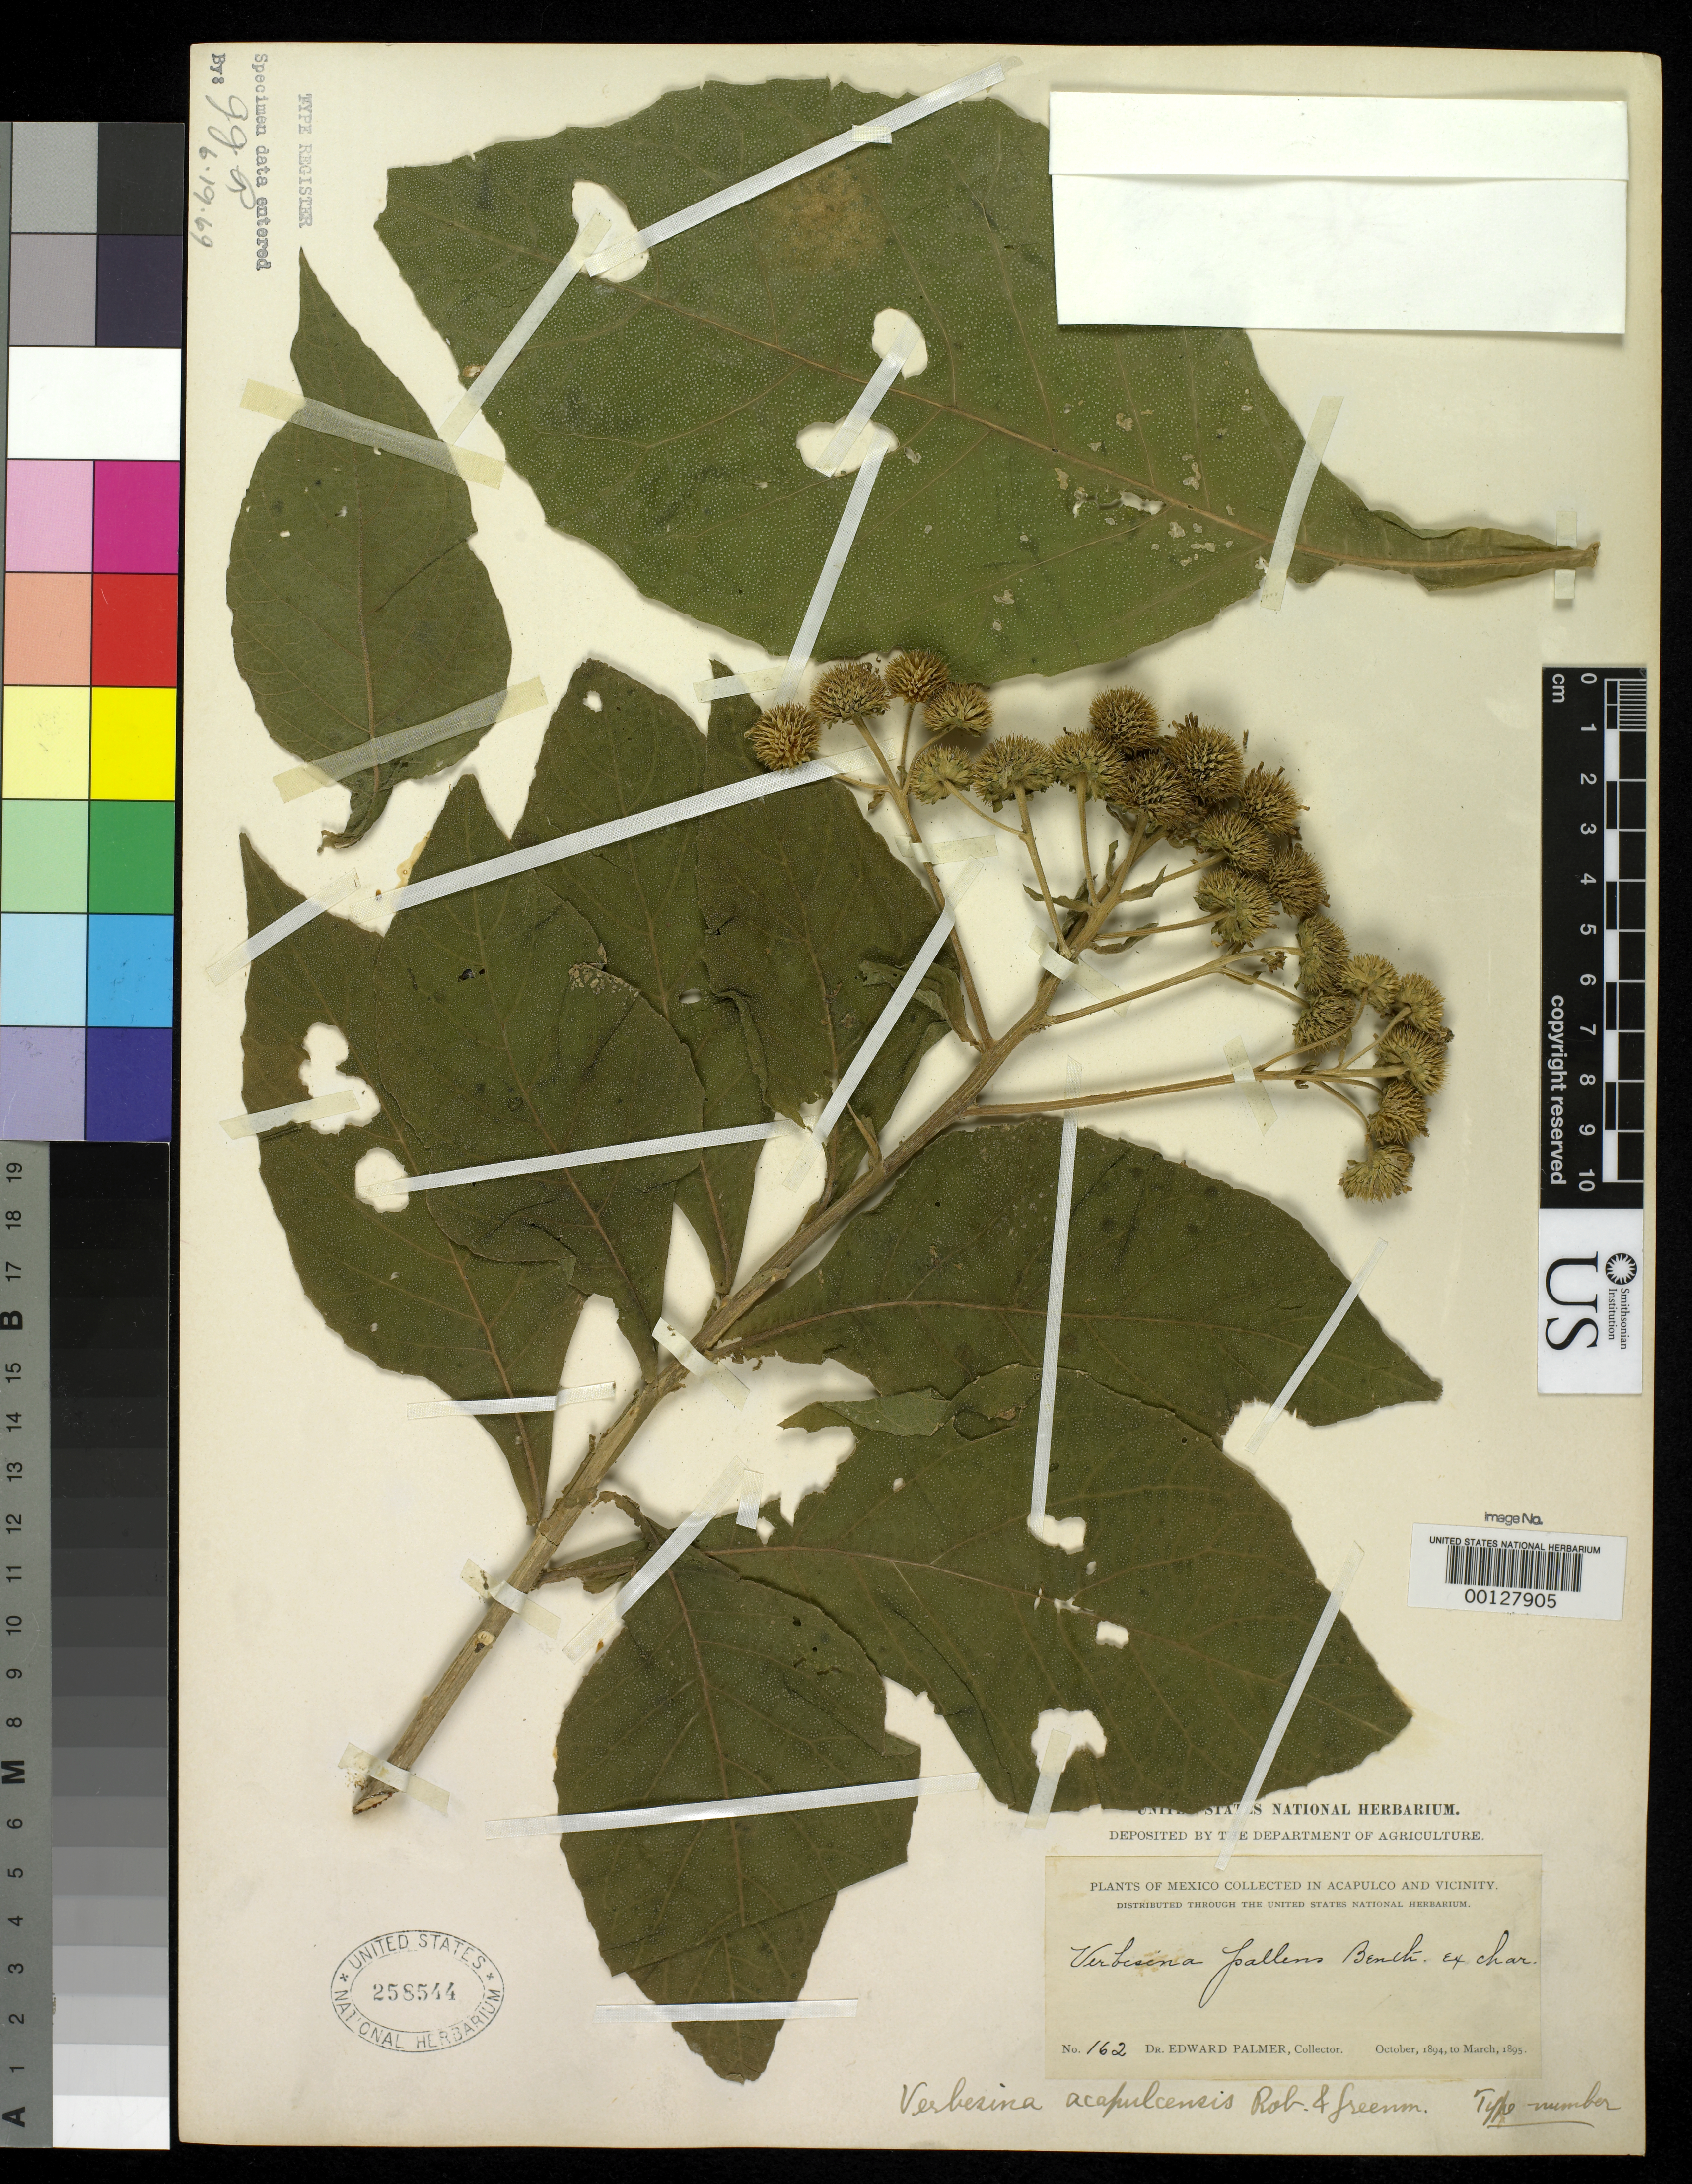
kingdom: Plantae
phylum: Tracheophyta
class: Magnoliopsida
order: Asterales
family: Asteraceae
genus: Verbesina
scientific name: Verbesina acapulcensis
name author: B.L. Rob. & Greenm.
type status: Isotype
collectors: E. Palmer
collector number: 162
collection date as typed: Oct 1894 to -- Mar 1895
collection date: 1894-10/1895-03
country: Mexico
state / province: Guerrero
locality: Vicinity of Acapulco.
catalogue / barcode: US 258544